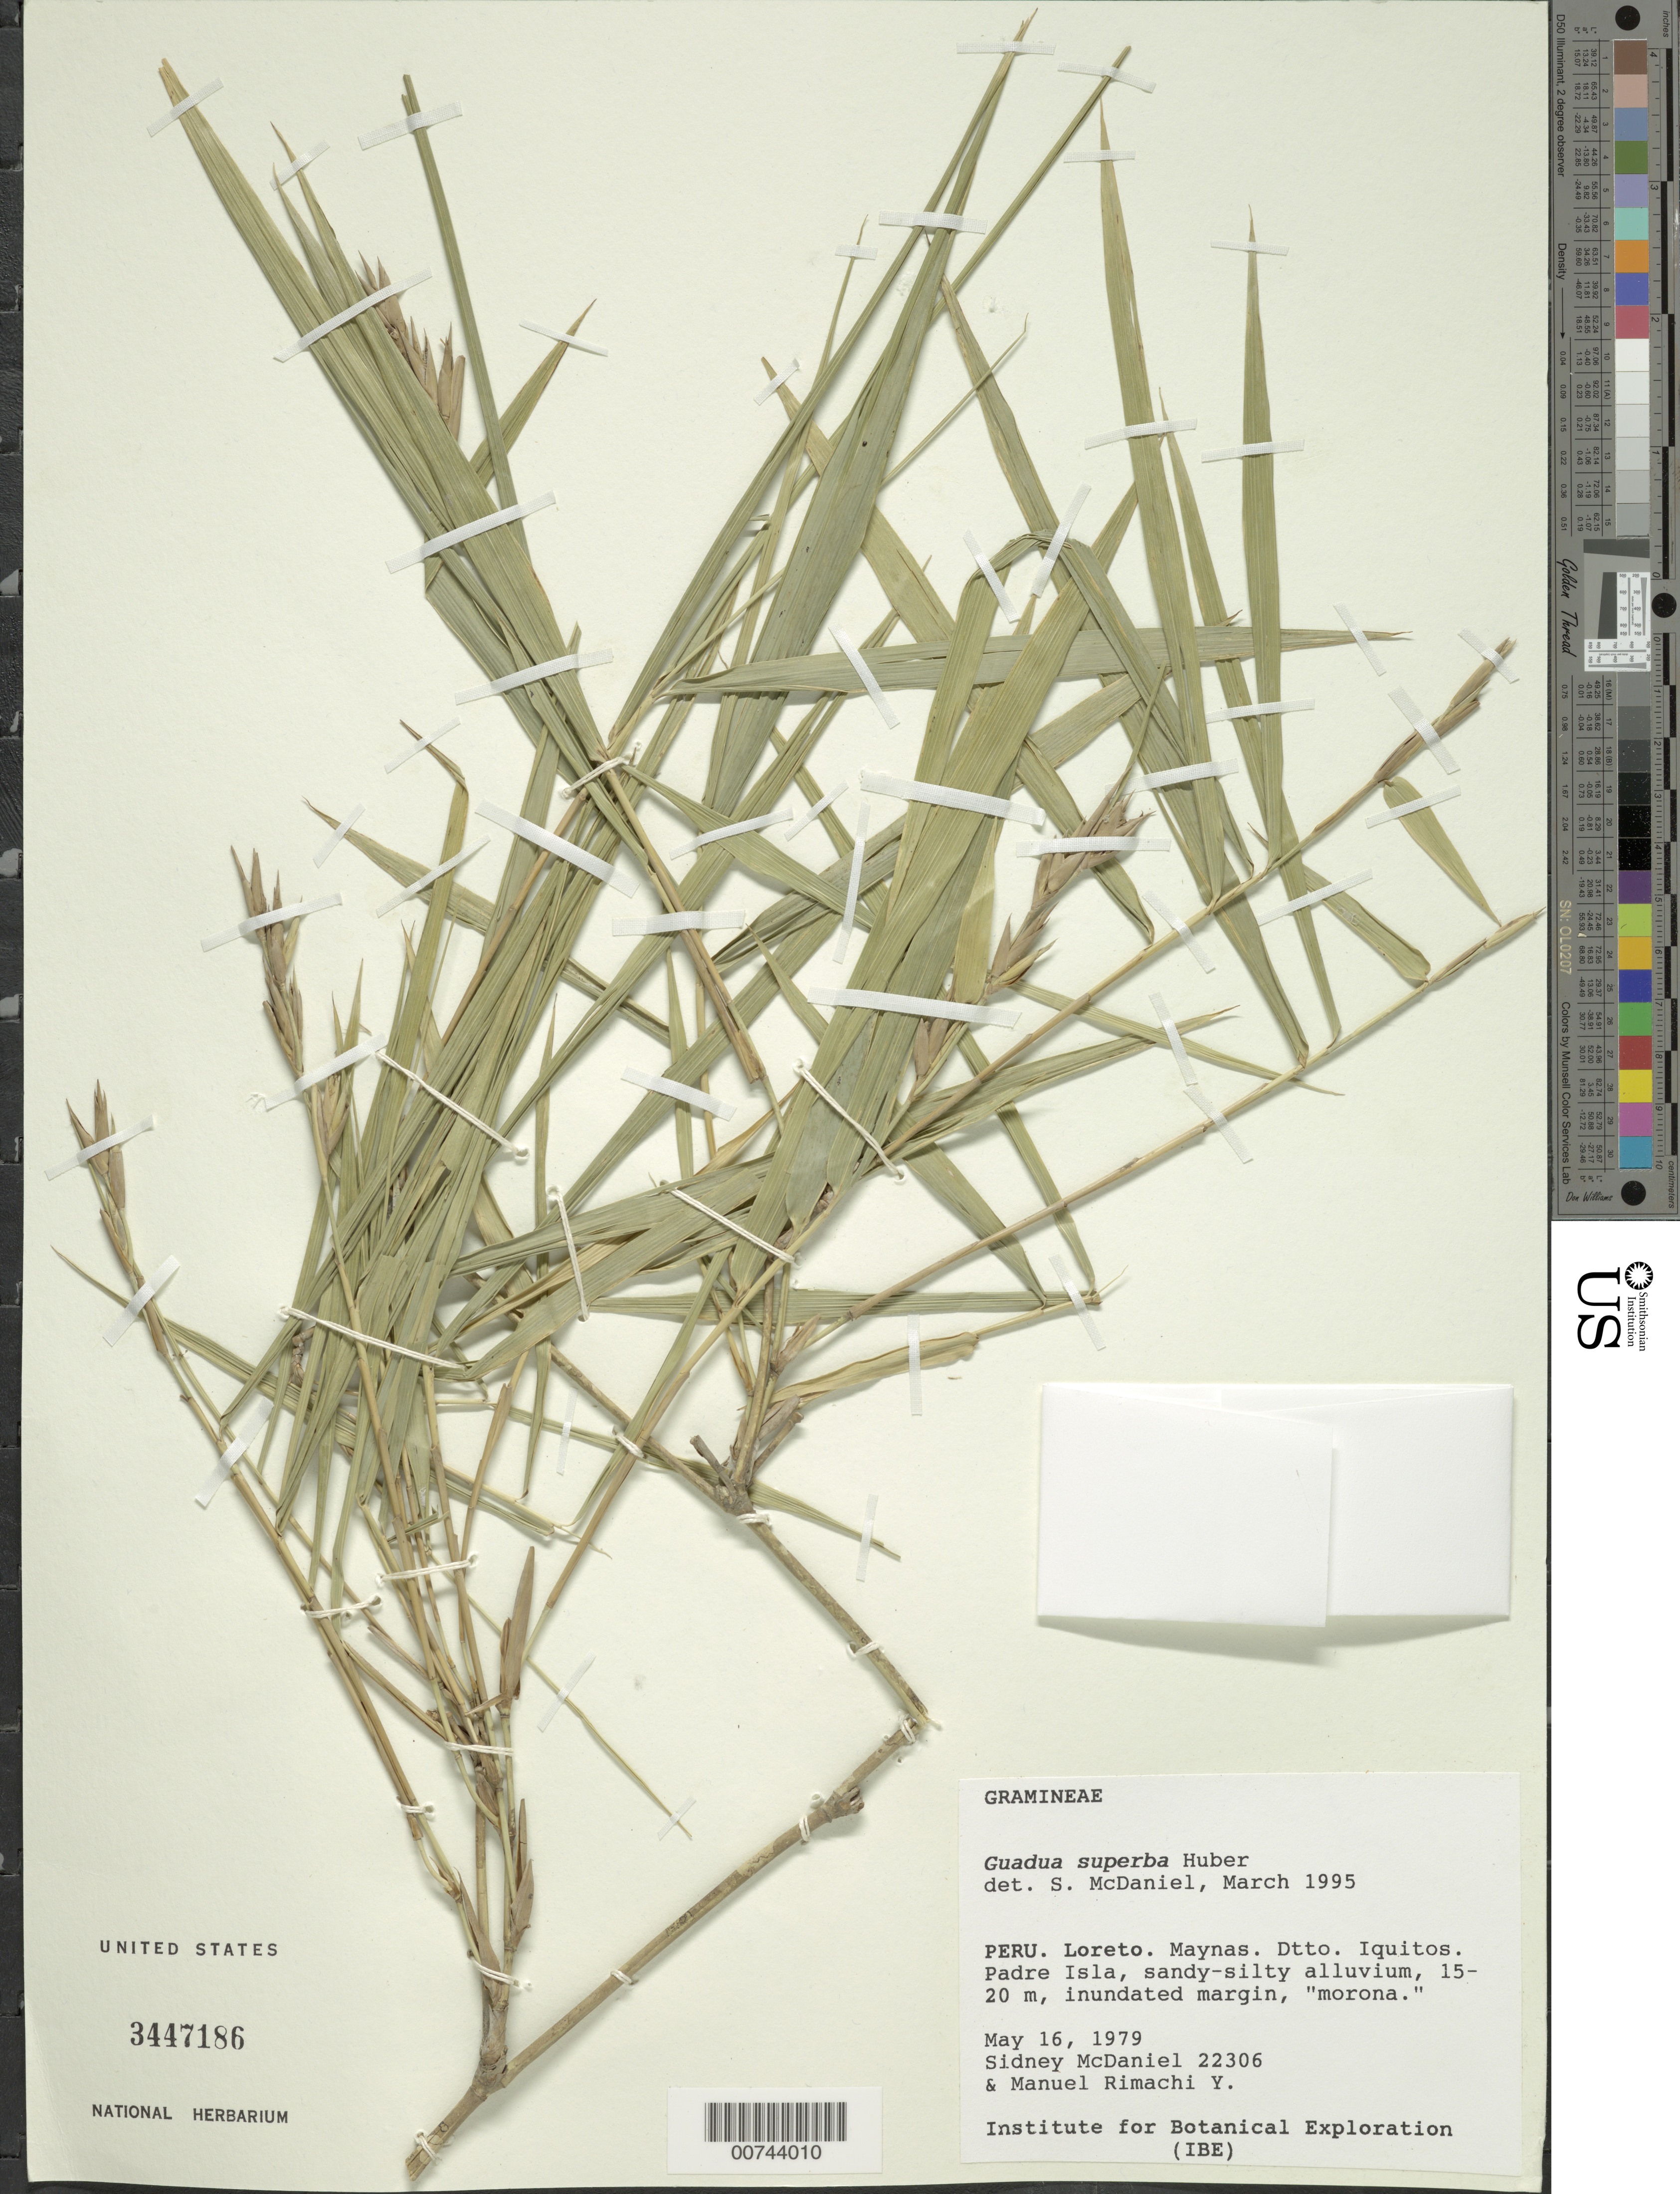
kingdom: Plantae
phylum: Tracheophyta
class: Liliopsida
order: Poales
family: Poaceae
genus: Guadua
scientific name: Guadua superba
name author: Huber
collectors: S. T. McDaniel & M. Rimachi Y.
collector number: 22306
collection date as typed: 16 May 1979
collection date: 1979-05-16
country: Peru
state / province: Loreto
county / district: Maynas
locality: Iquitos, Padre Isla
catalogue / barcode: US 3447186